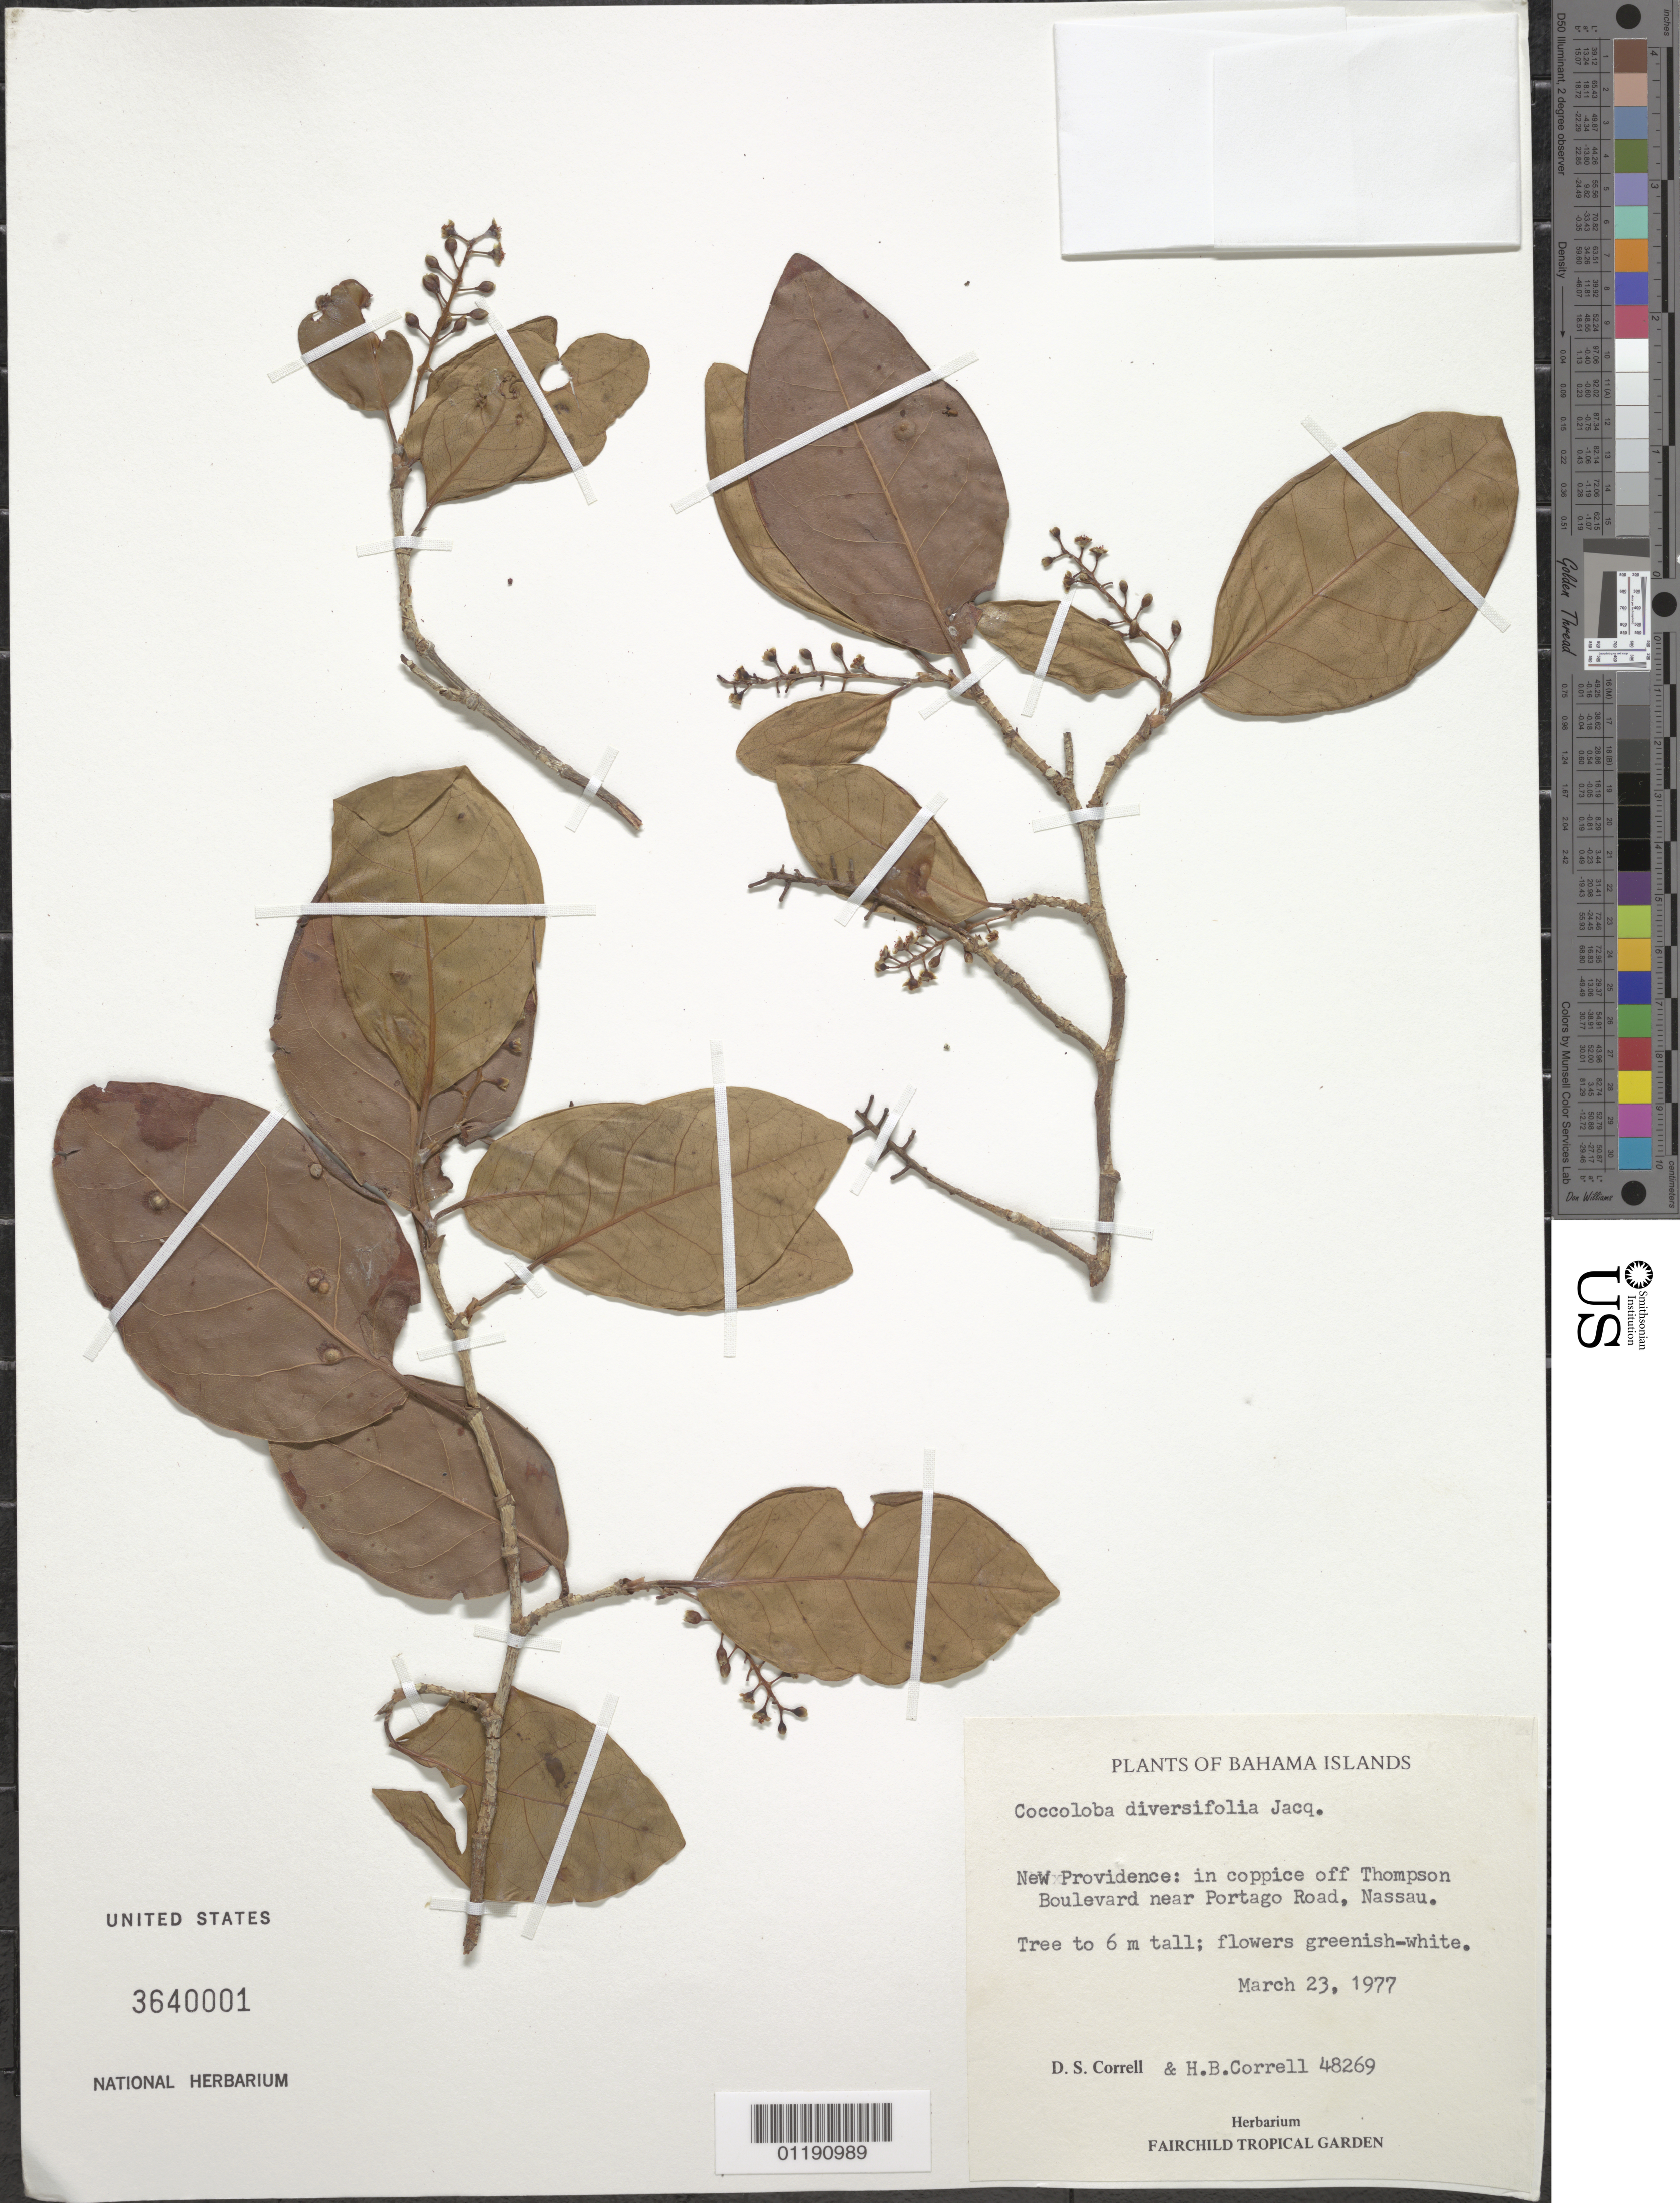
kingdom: Plantae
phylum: Tracheophyta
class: Magnoliopsida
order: Caryophyllales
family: Polygonaceae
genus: Coccoloba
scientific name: Coccoloba diversifolia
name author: Jacq.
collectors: D. S. Correll & H. Correll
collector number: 48269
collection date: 1977-03-23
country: Bahamas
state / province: New Providence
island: New Providence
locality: New Providence: in coppice off Thompson Boulevard near Portago Road, Nassau.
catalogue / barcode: US 3640001